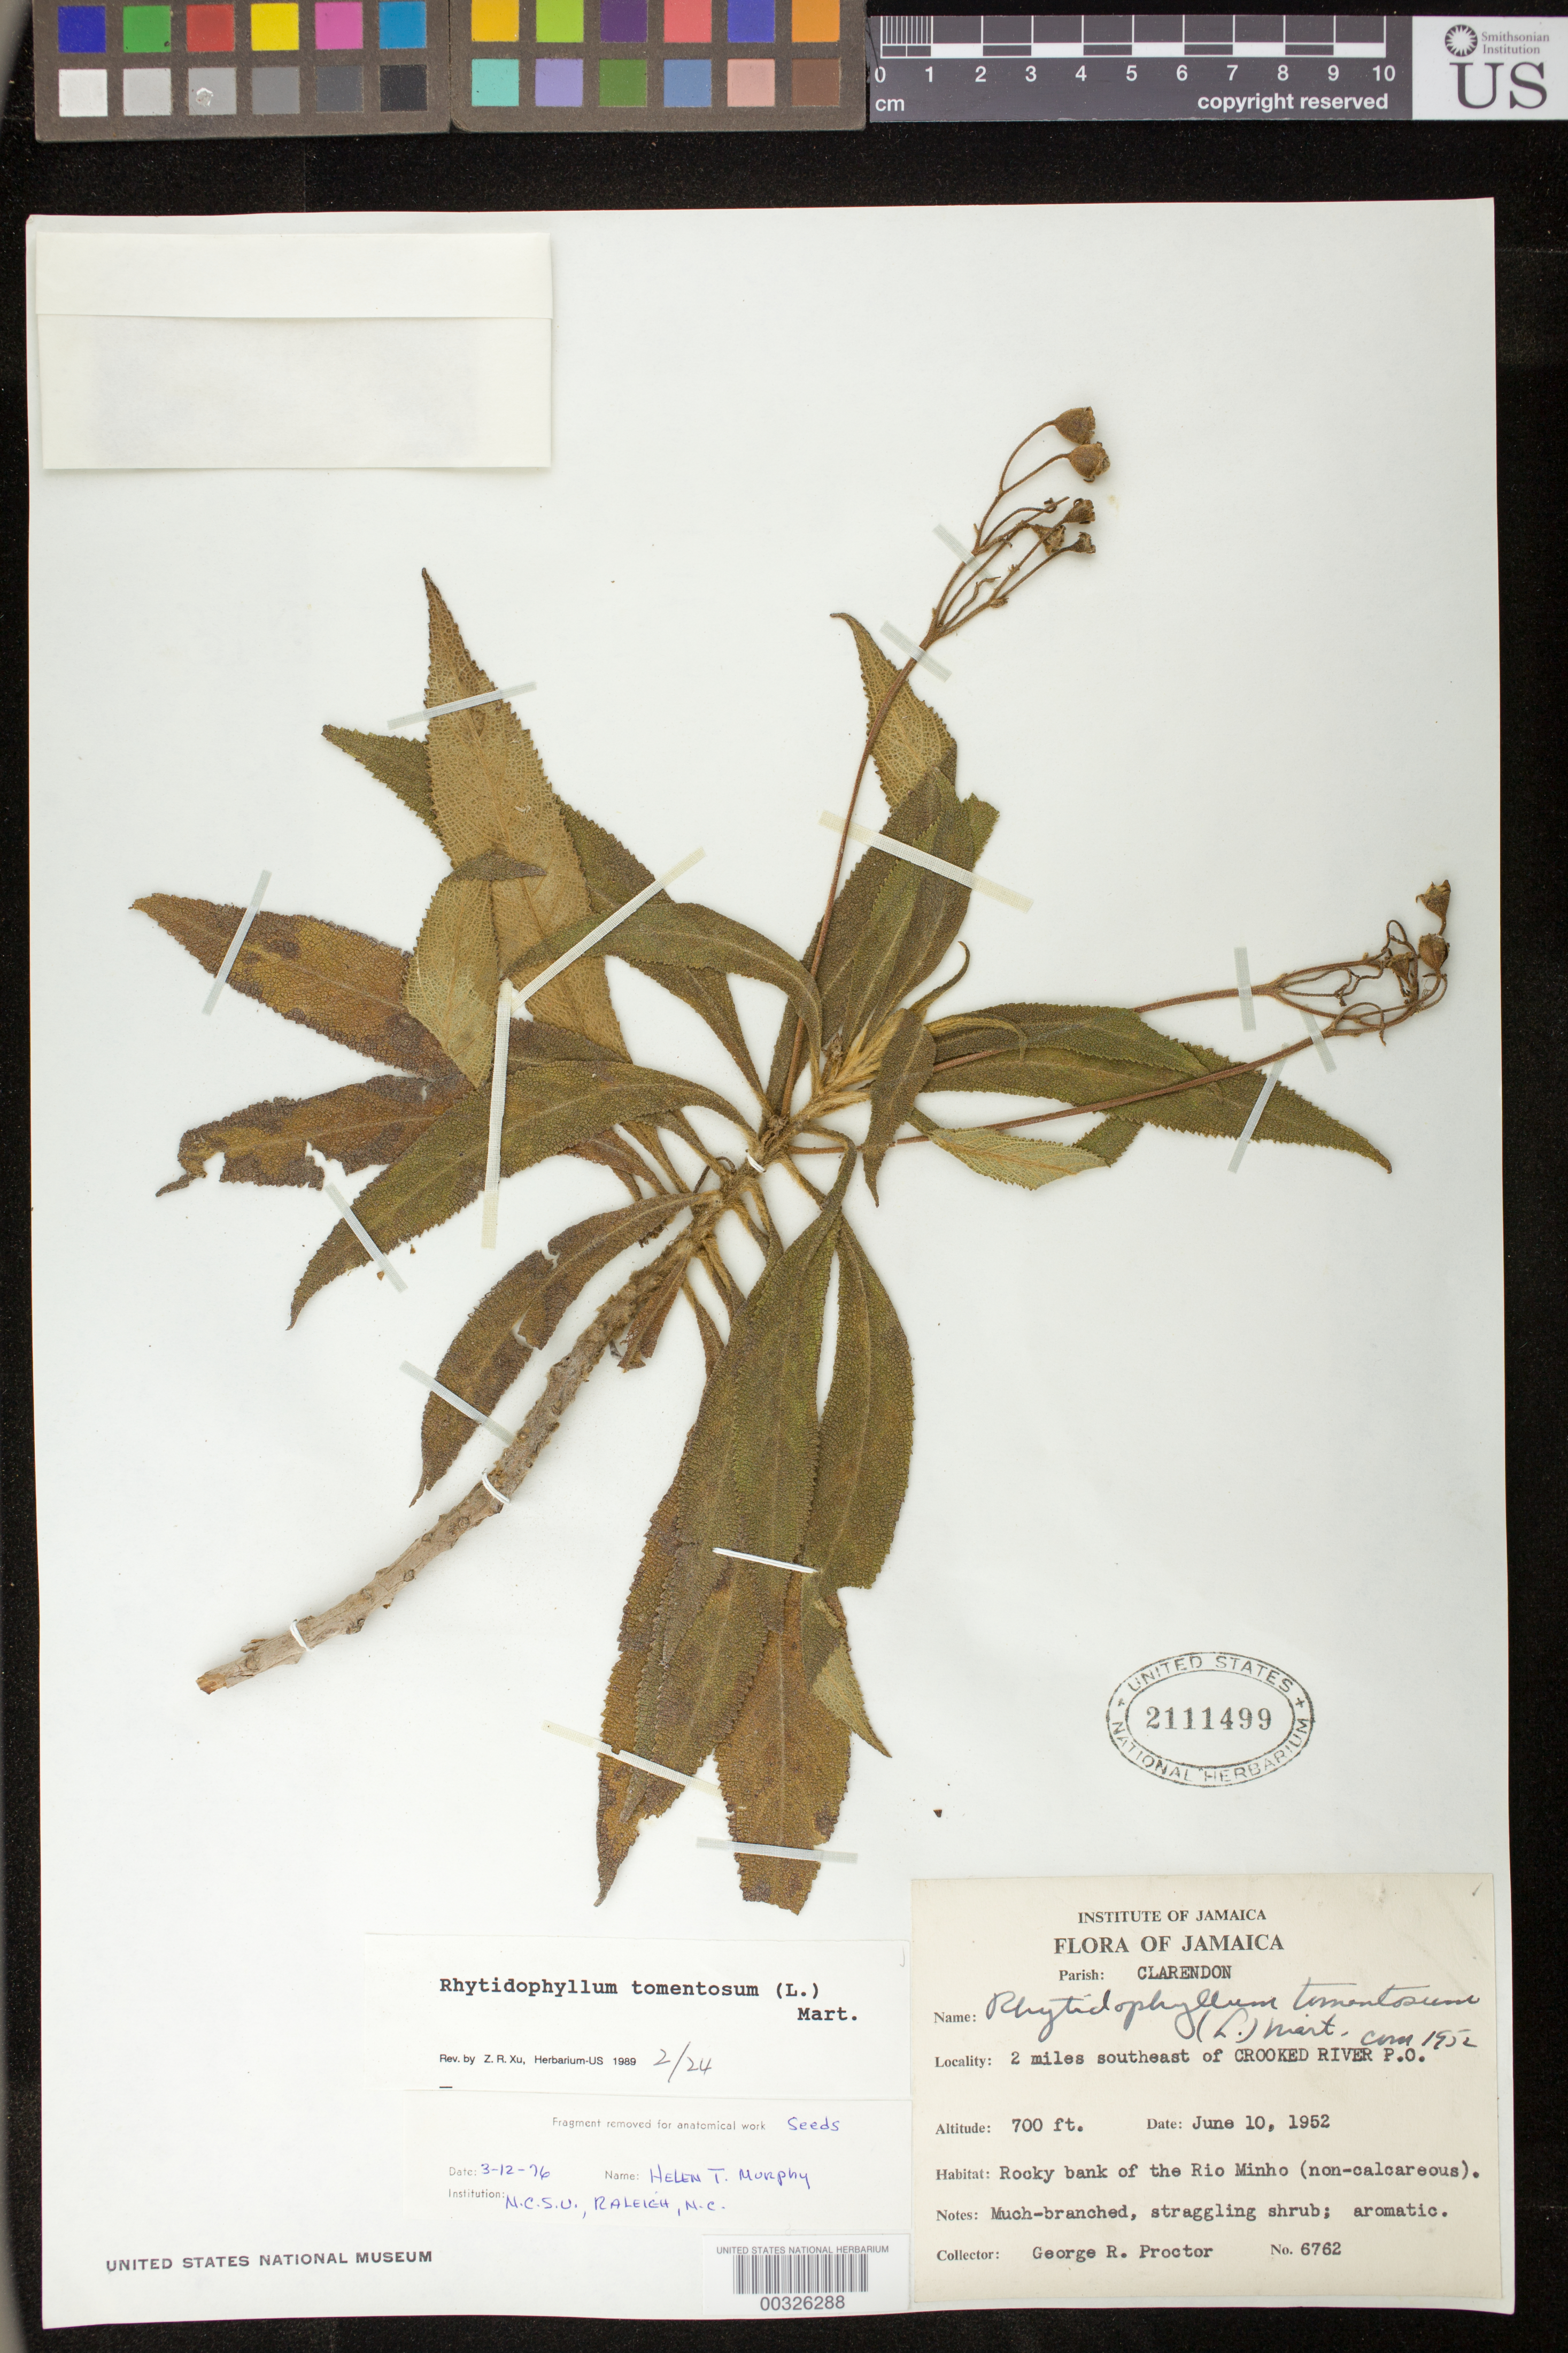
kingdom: Plantae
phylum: Tracheophyta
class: Magnoliopsida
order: Lamiales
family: Gesneriaceae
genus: Rhytidophyllum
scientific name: Rhytidophyllum tomentosum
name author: (L.) Mart.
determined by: Skog, Laurence E.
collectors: G. R. Proctor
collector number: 6762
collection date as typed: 10 Jun 1952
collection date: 1952-06-10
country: Jamaica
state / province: Clarendon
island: Jamaica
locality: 2 miles southeast of Crooked River P.O.; Rio Minho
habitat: Rocky bank of Rio Minho (non-calcareous)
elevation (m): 213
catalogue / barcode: US 2111499